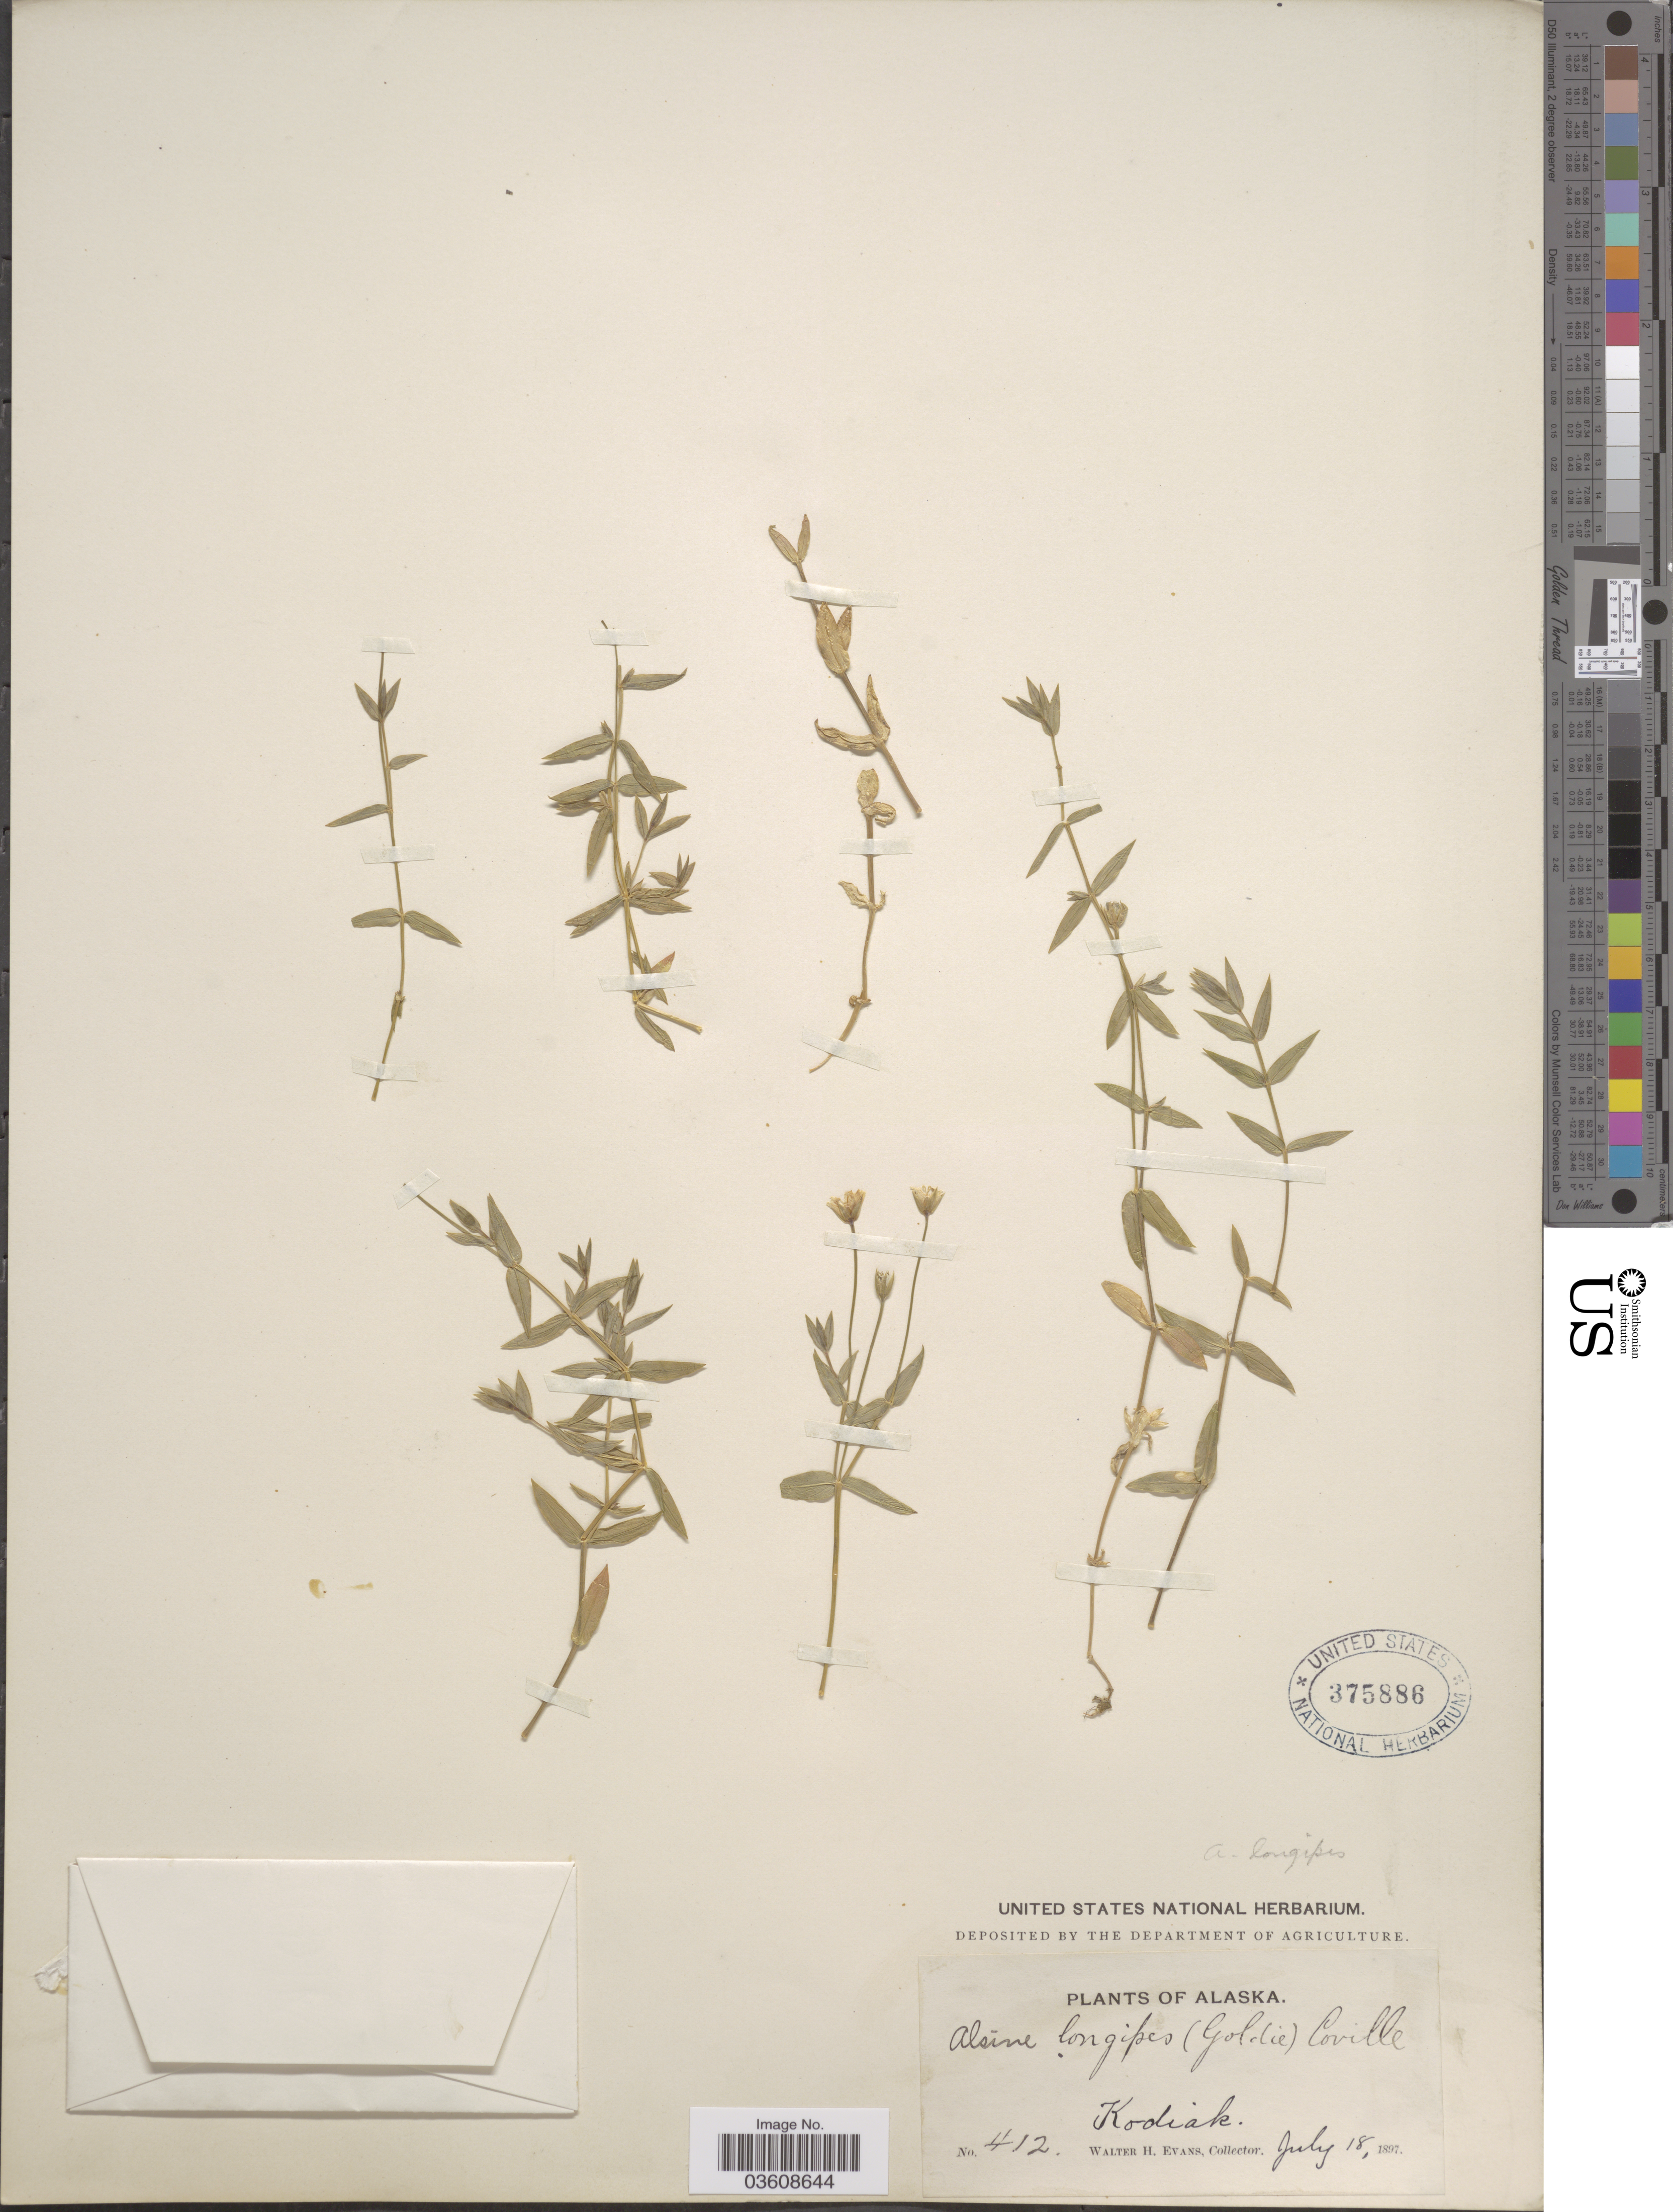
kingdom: Plantae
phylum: Tracheophyta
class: Magnoliopsida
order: Caryophyllales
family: Caryophyllaceae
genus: Stellaria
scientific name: Stellaria longipes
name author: Goldie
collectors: W. H. Evans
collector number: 412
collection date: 1897-07-18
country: United States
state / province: Alaska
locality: Kodiak.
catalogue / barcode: US 375886